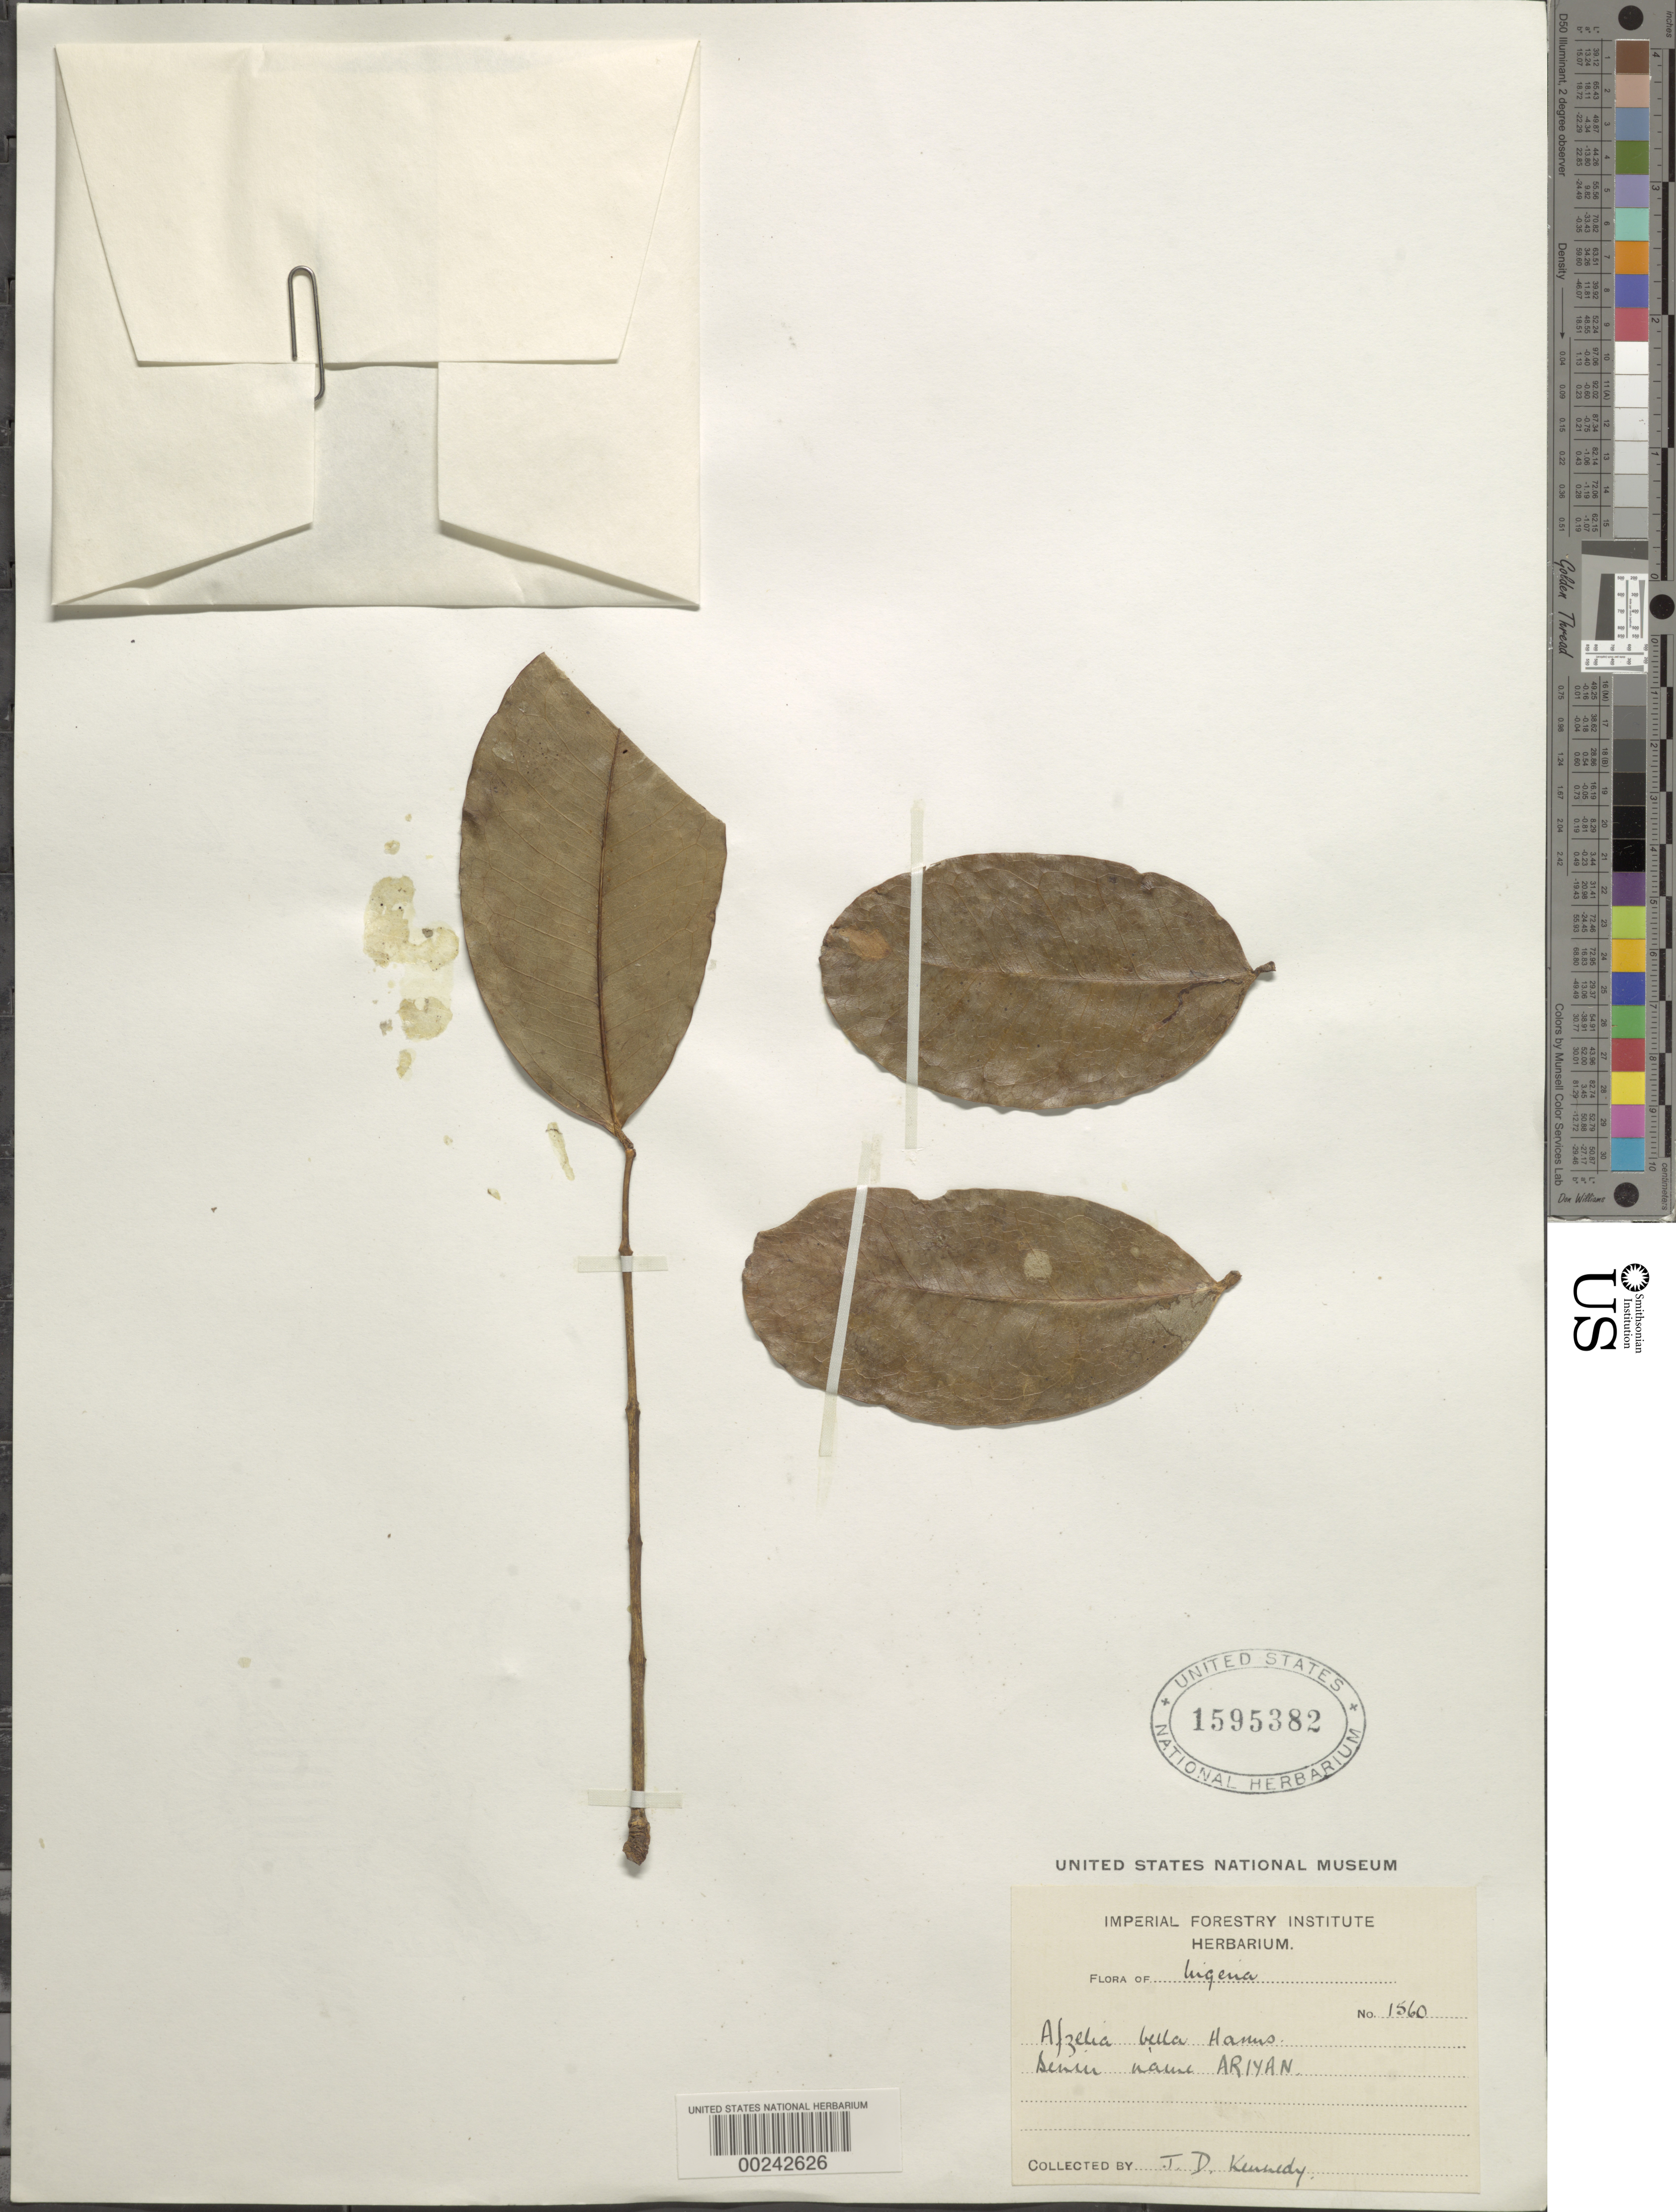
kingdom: Plantae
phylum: Tracheophyta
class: Magnoliopsida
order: Fabales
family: Fabaceae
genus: Afzelia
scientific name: Afzelia bella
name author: Harms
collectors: J. D. Kennedy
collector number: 1560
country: Nigeria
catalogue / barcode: US 1595382